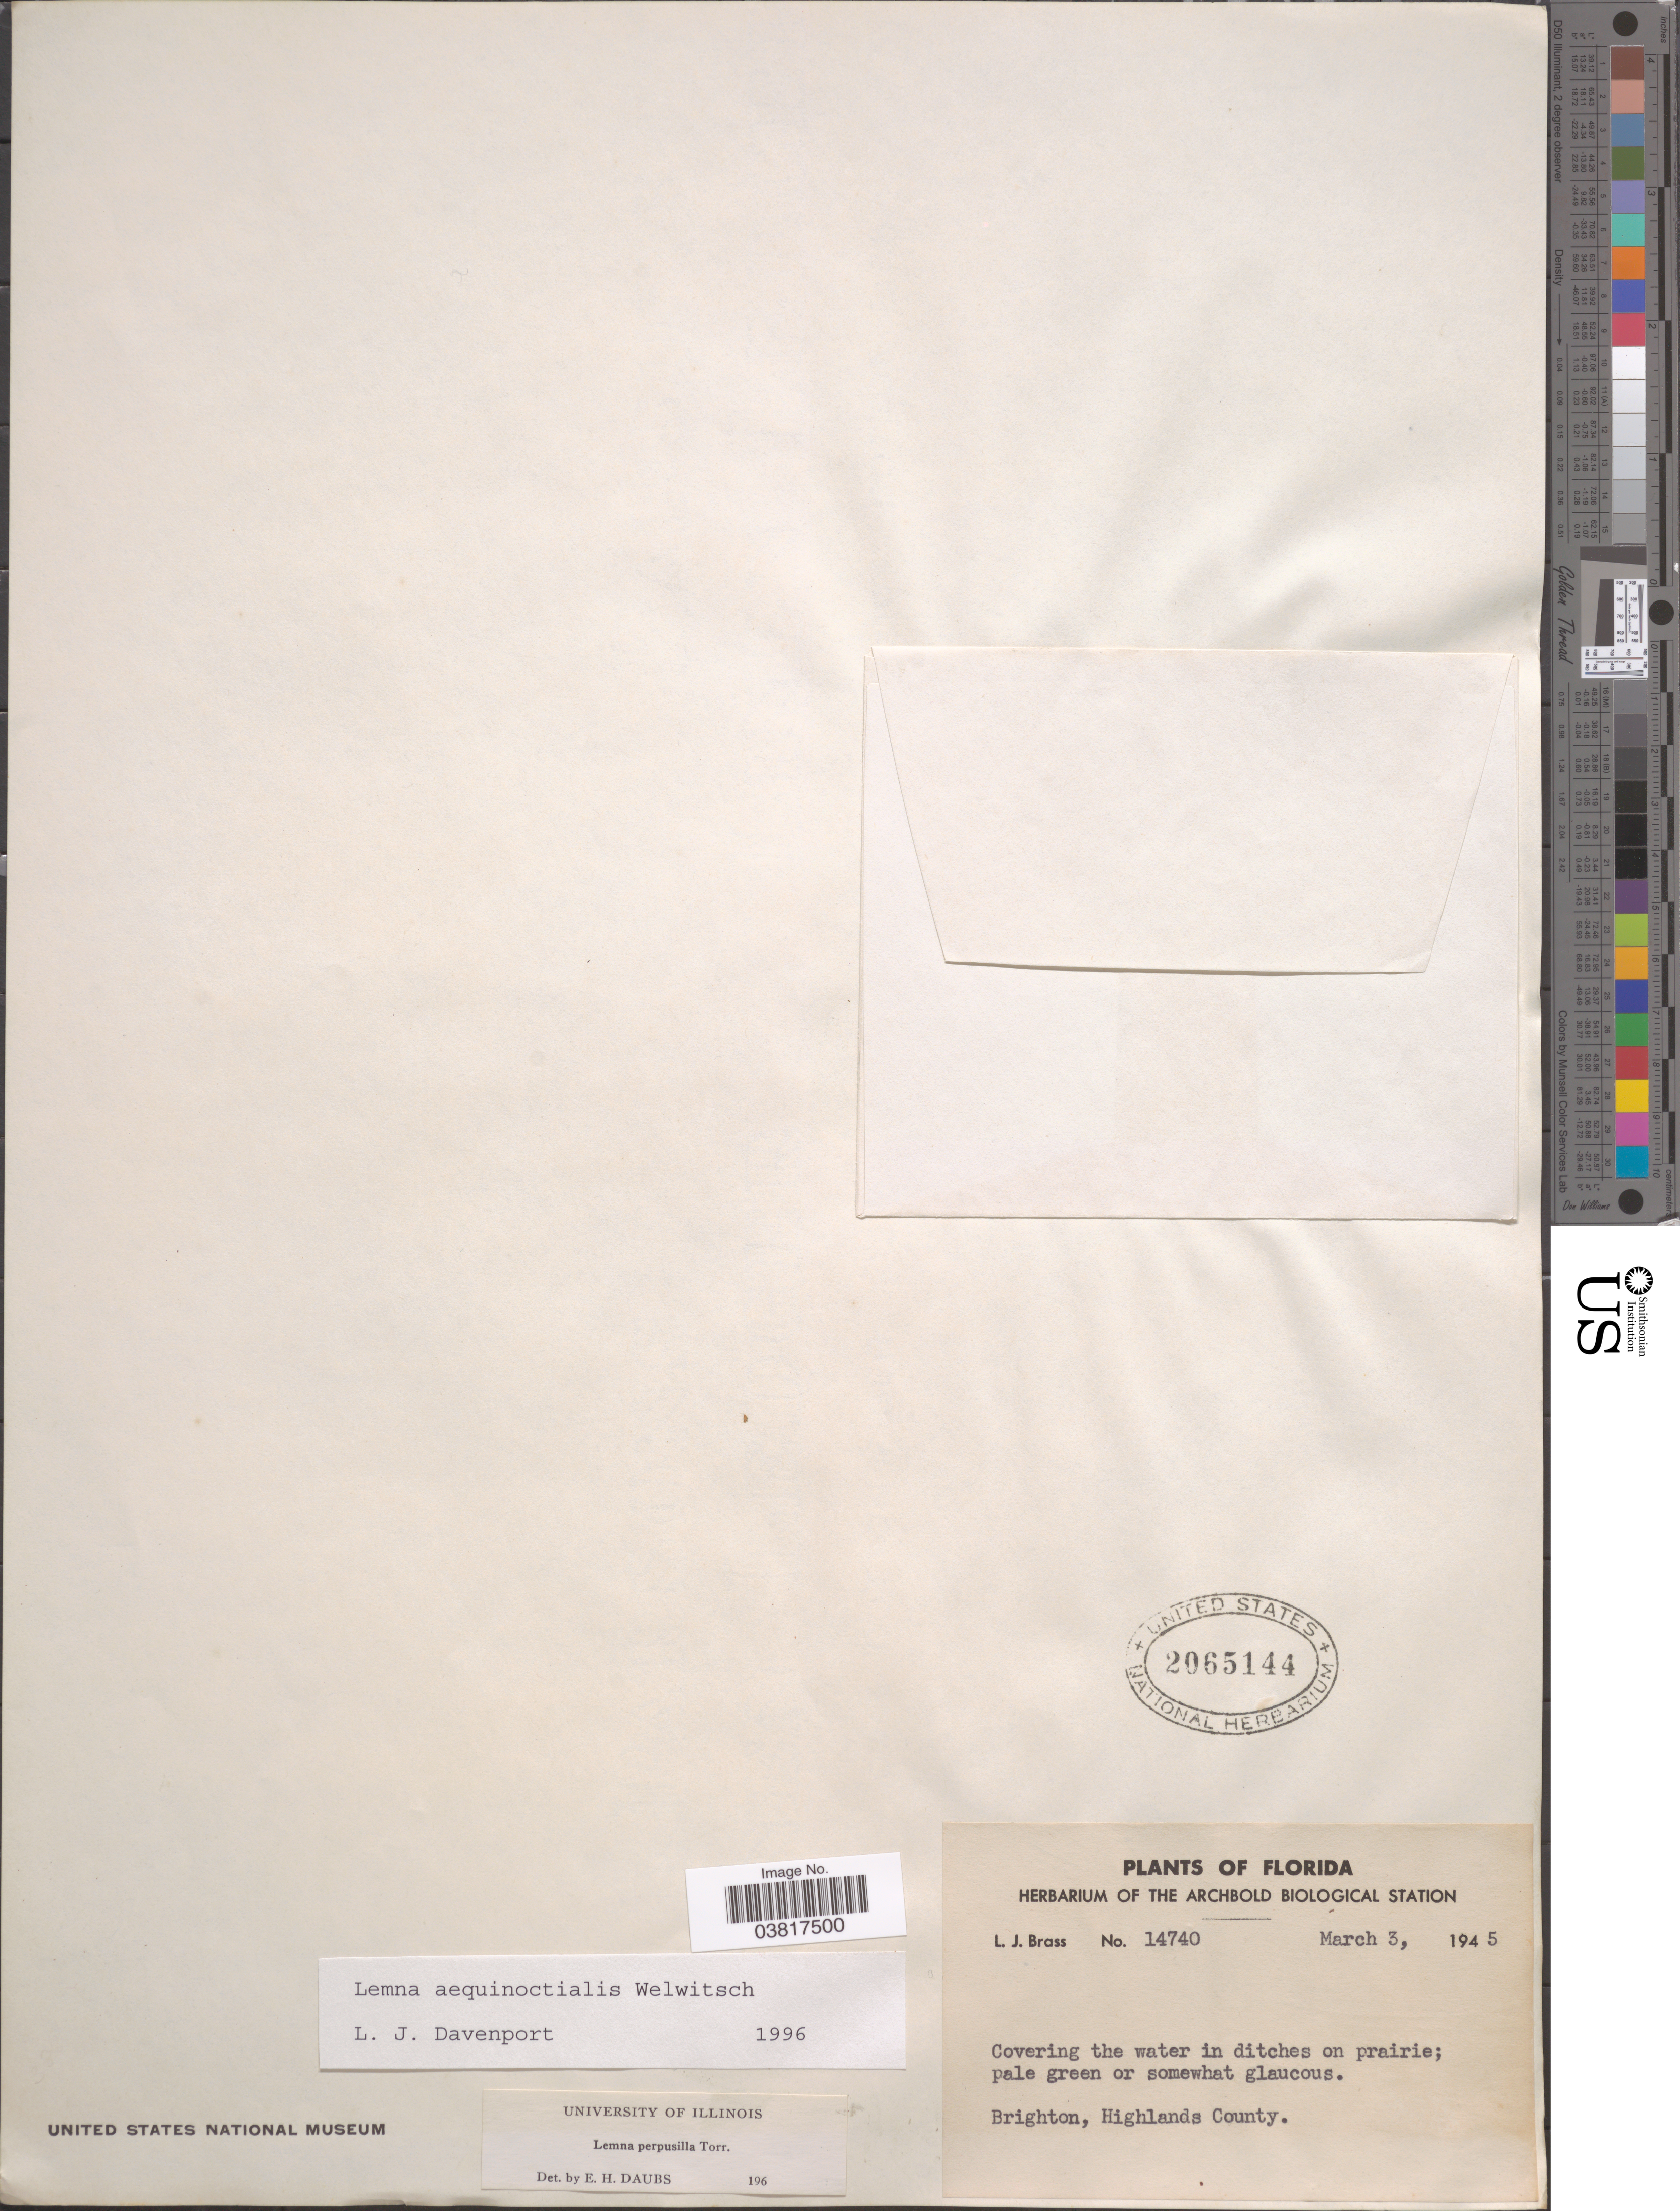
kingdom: Plantae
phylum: Tracheophyta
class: Liliopsida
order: Alismatales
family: Araceae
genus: Lemna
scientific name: Lemna aequinoctialis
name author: Welw.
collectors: L. J. Brass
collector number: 14740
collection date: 1945-03-03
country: United States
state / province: Florida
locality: Brighton, Highlands County.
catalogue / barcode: US 2065144